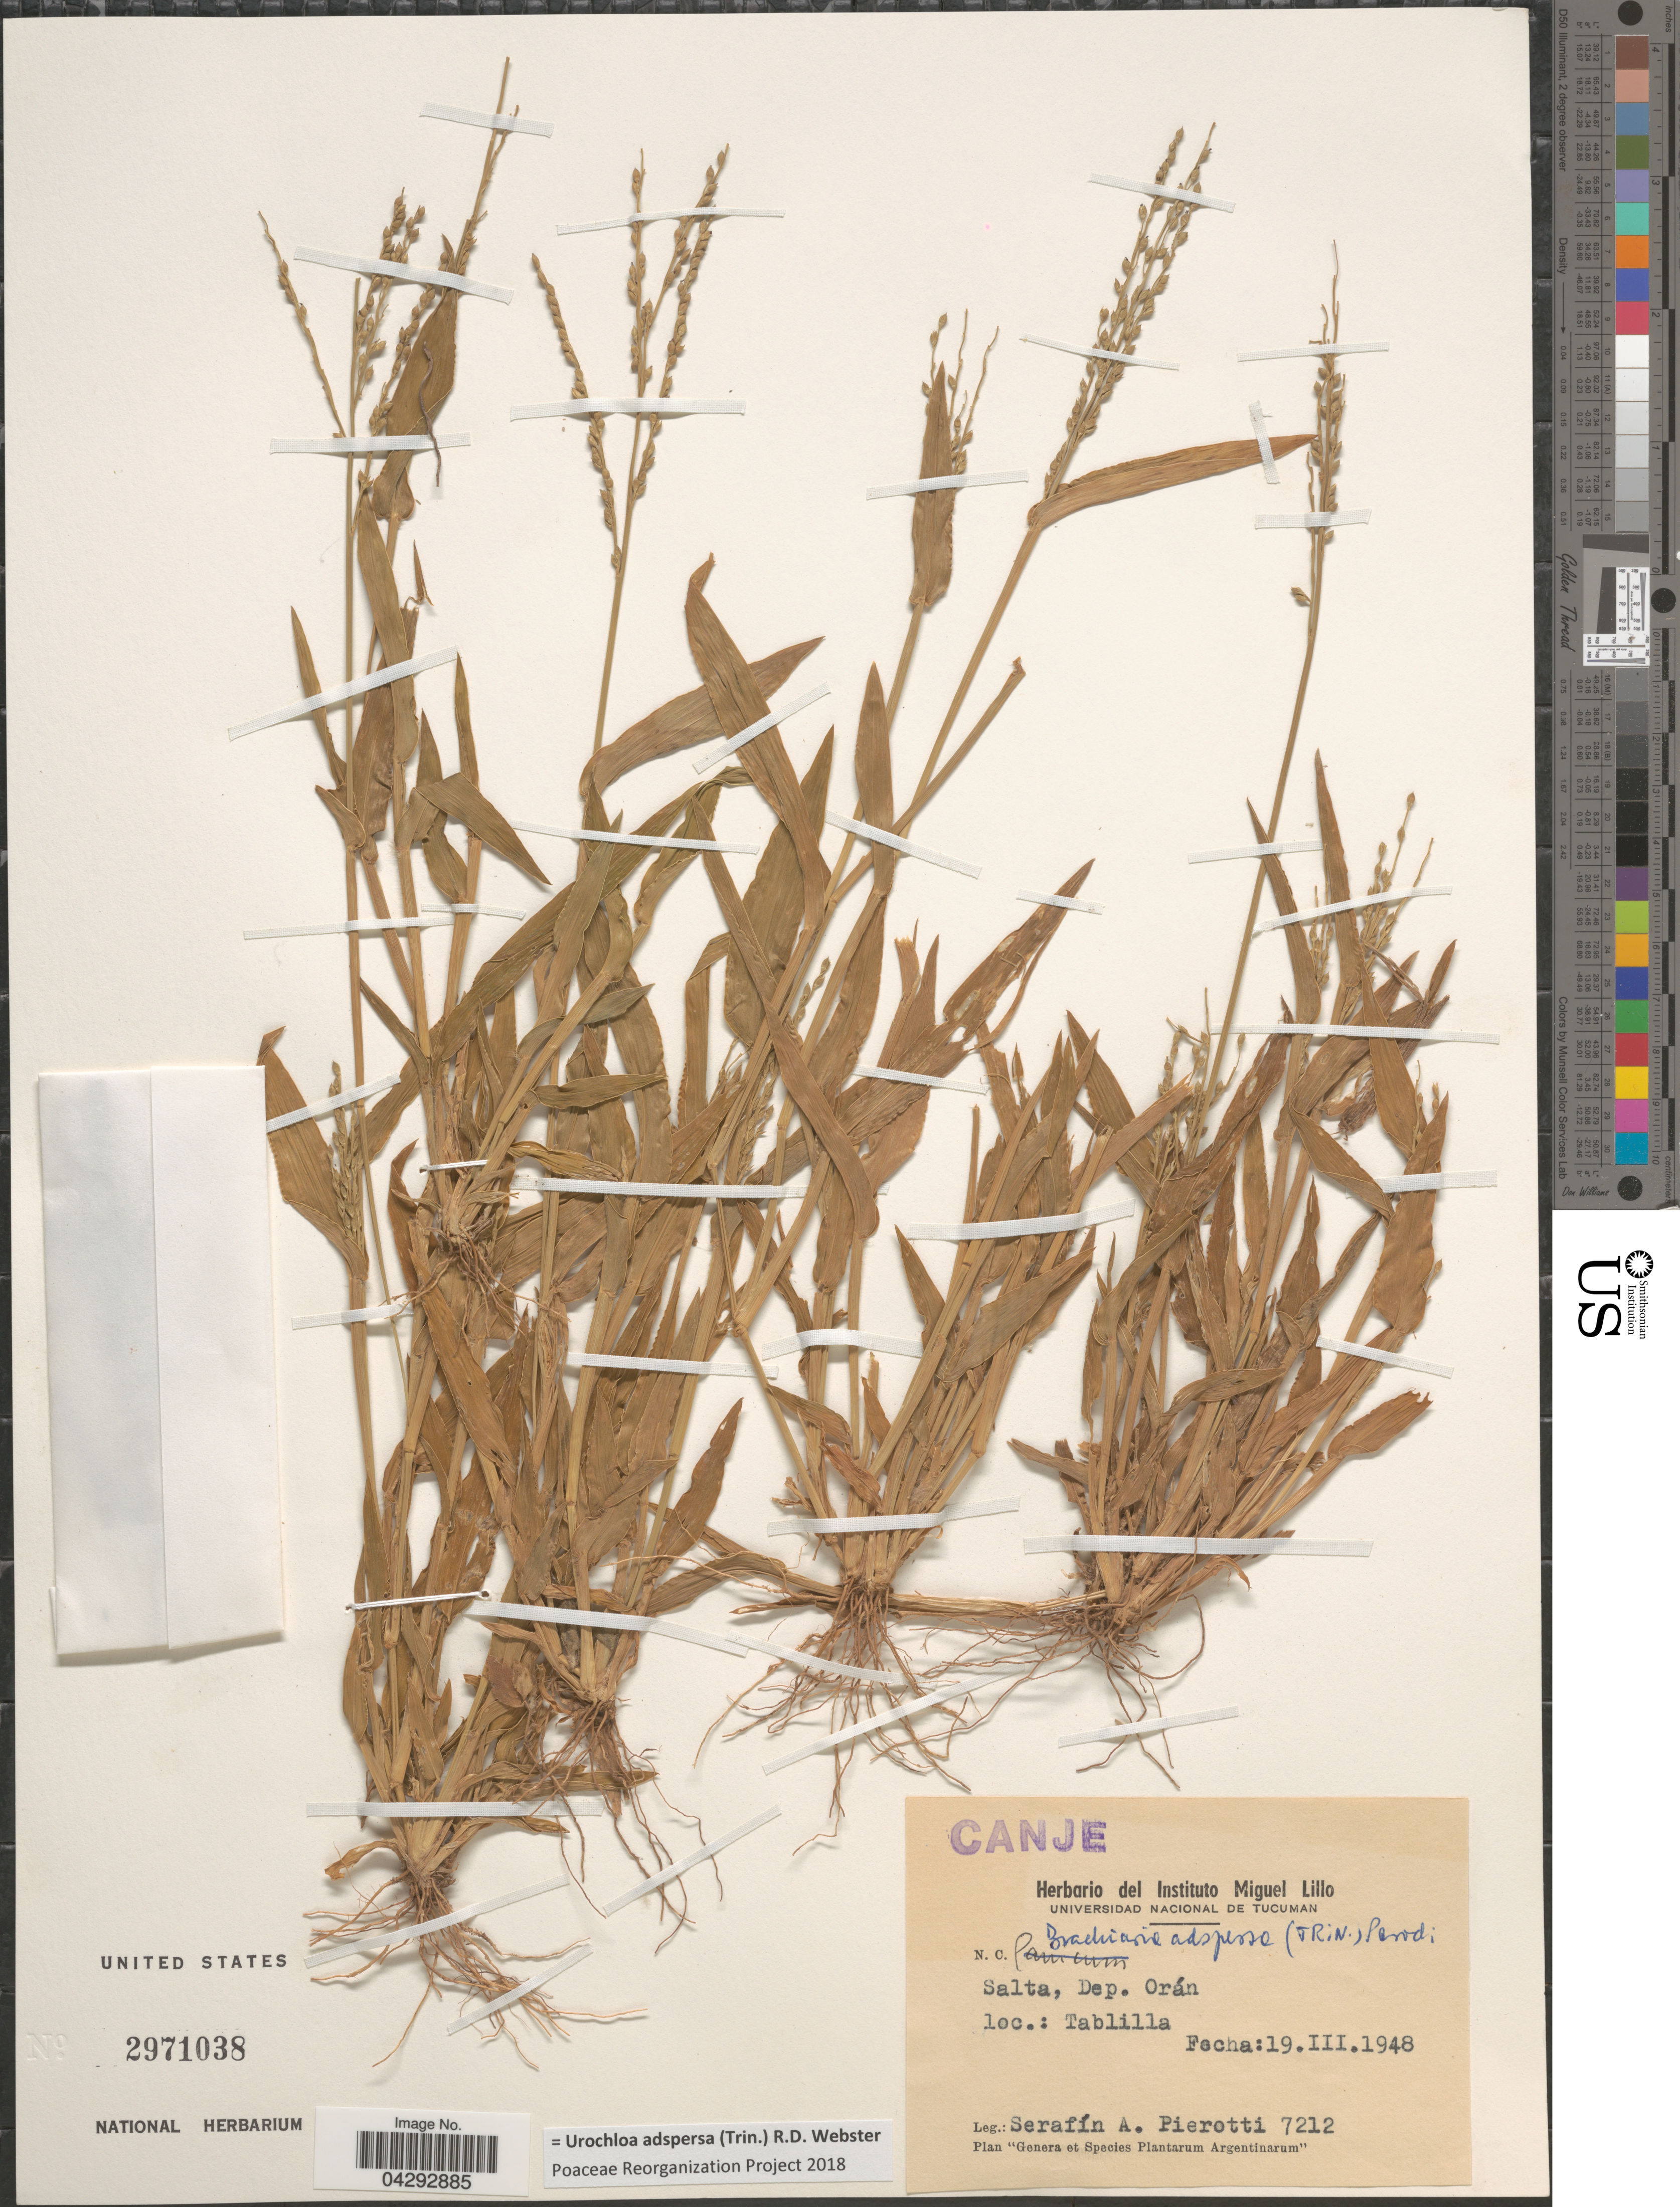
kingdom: Plantae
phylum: Tracheophyta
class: Liliopsida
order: Poales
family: Poaceae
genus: Urochloa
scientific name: Urochloa adspersa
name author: (Trin.) R.D. Webster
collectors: S. A. Pierotti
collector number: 7212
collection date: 1948-03-19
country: Argentina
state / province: Salta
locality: Dep. Orán. Tablilla.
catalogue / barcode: US 2971038